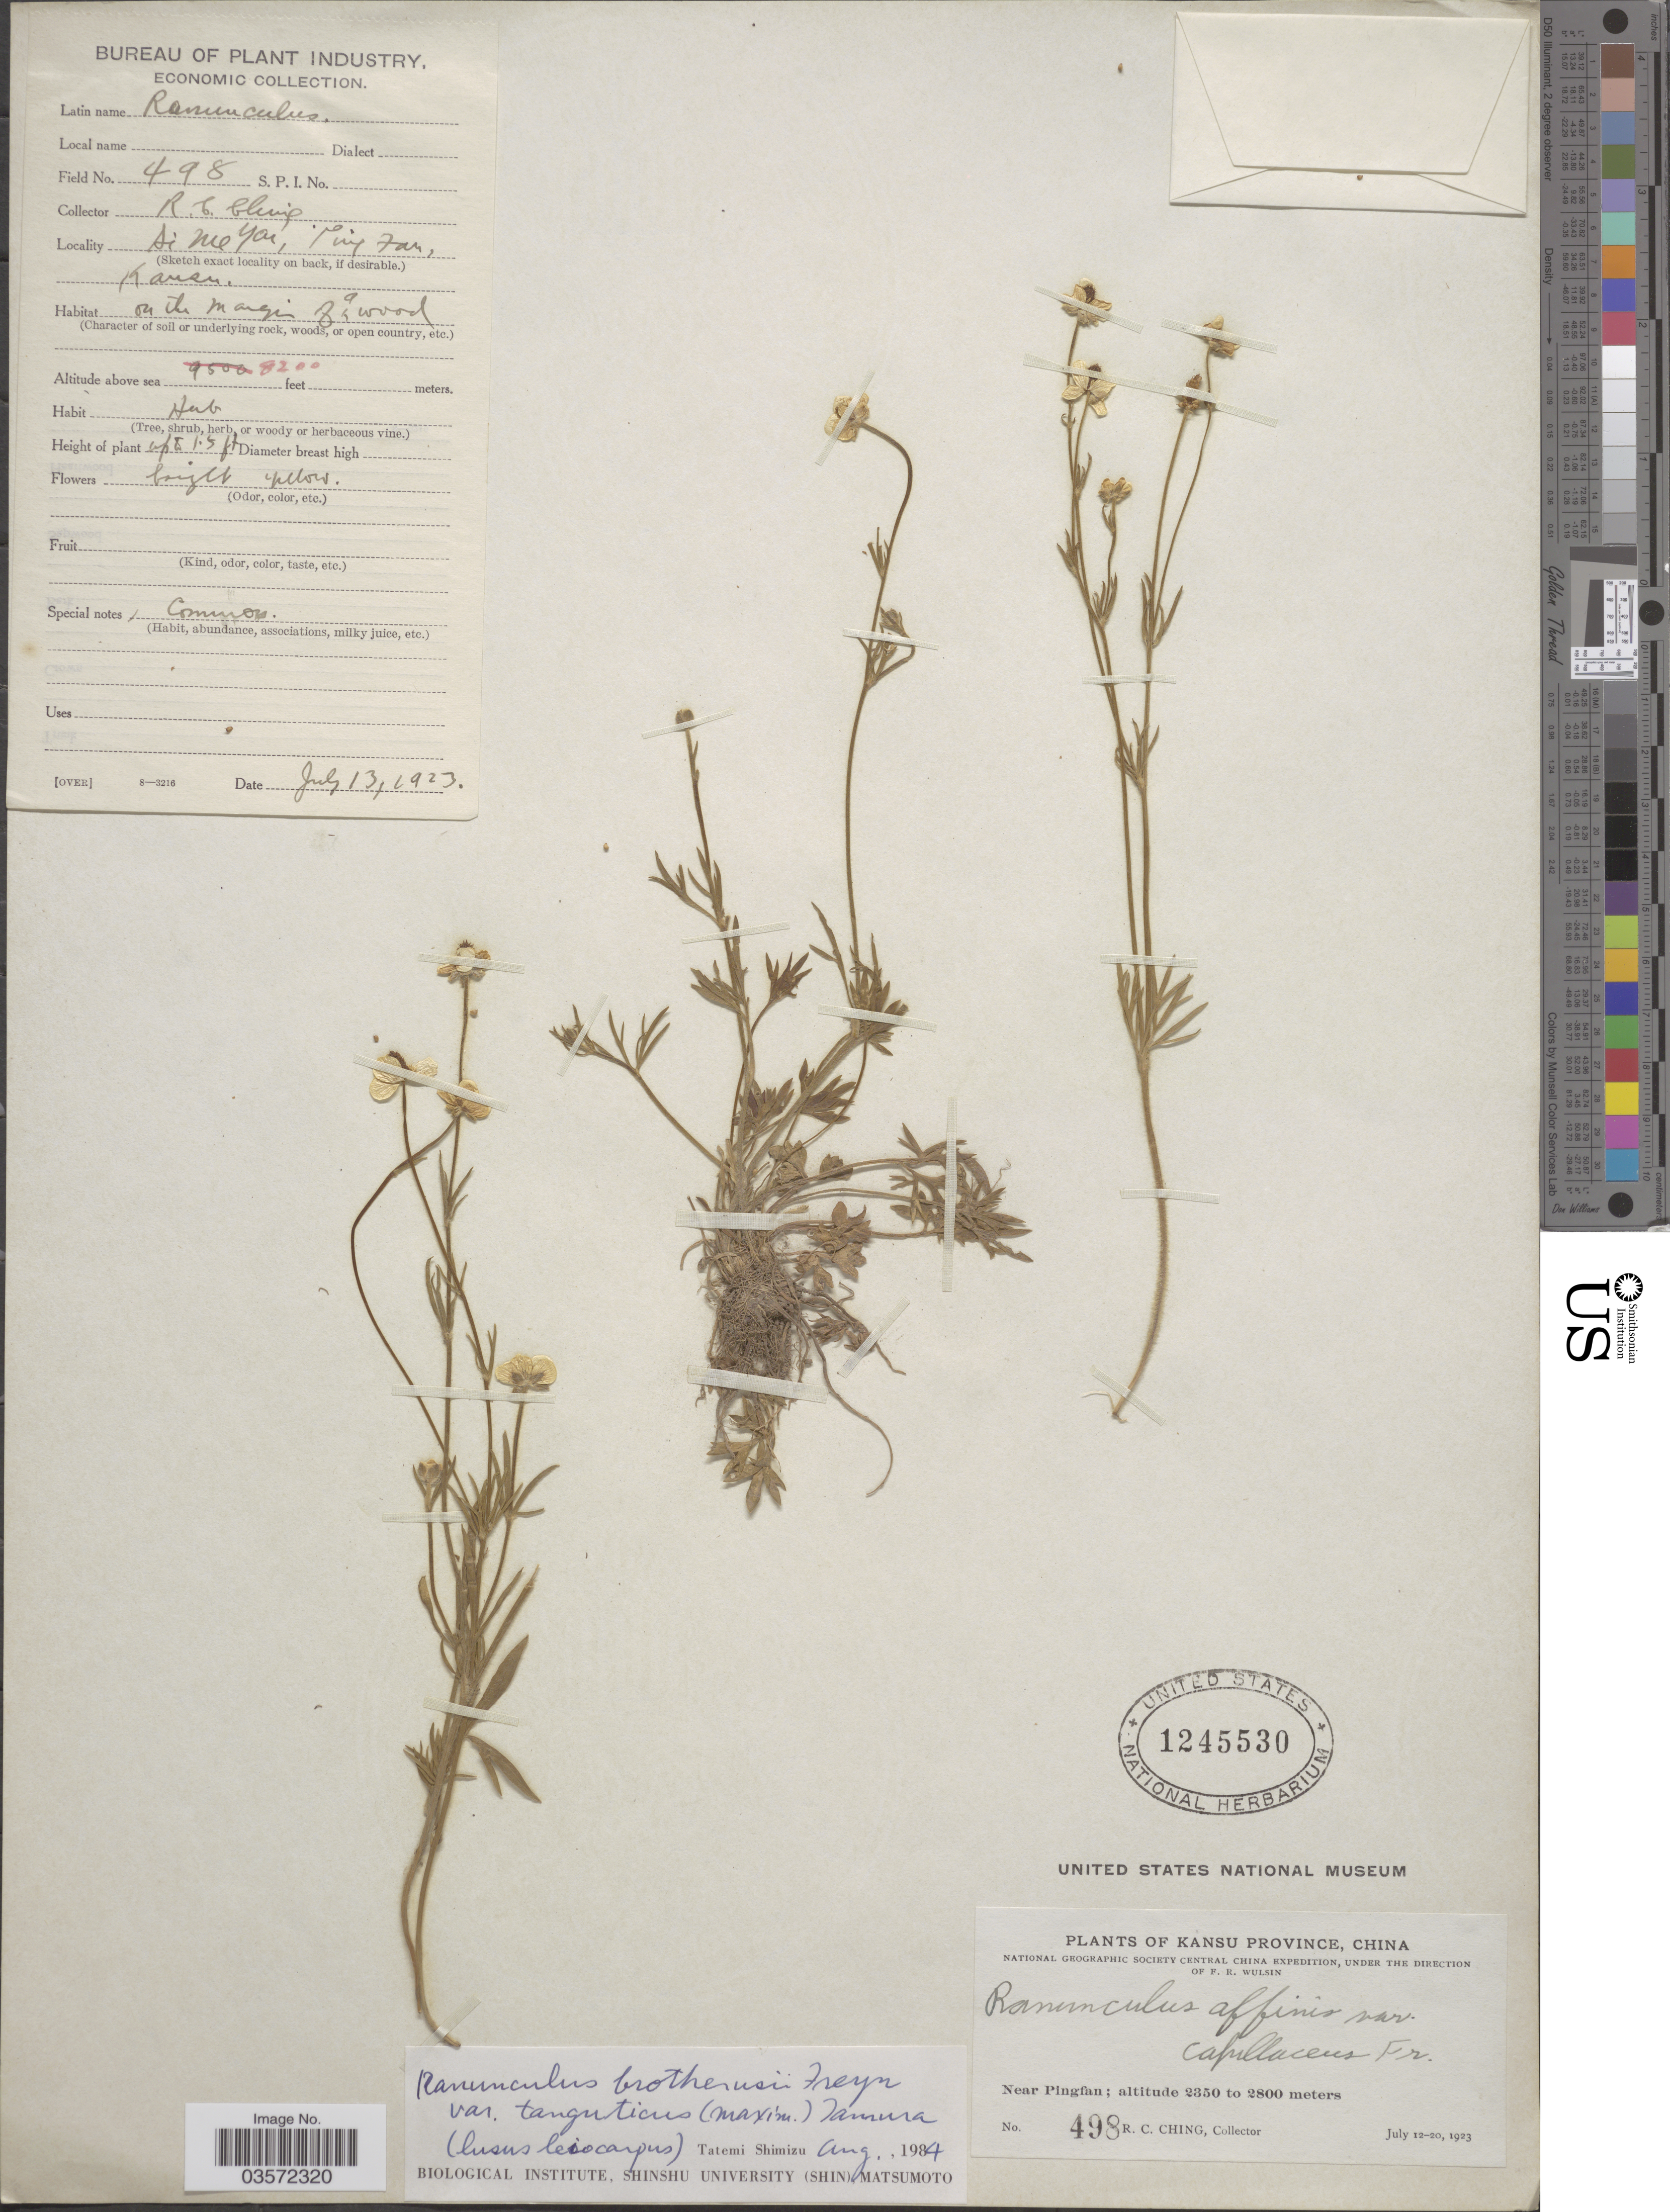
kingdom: Plantae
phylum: Tracheophyta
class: Magnoliopsida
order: Ranunculales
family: Ranunculaceae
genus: Ranunculus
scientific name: Ranunculus brotherusii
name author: Freyn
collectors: R. C. Ching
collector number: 498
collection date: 1923-07-13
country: China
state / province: Gansu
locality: Kansu Province. Near Pingfan. Si Me you, [interpreted] Ping Fan.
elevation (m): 2499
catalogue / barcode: US 1245530